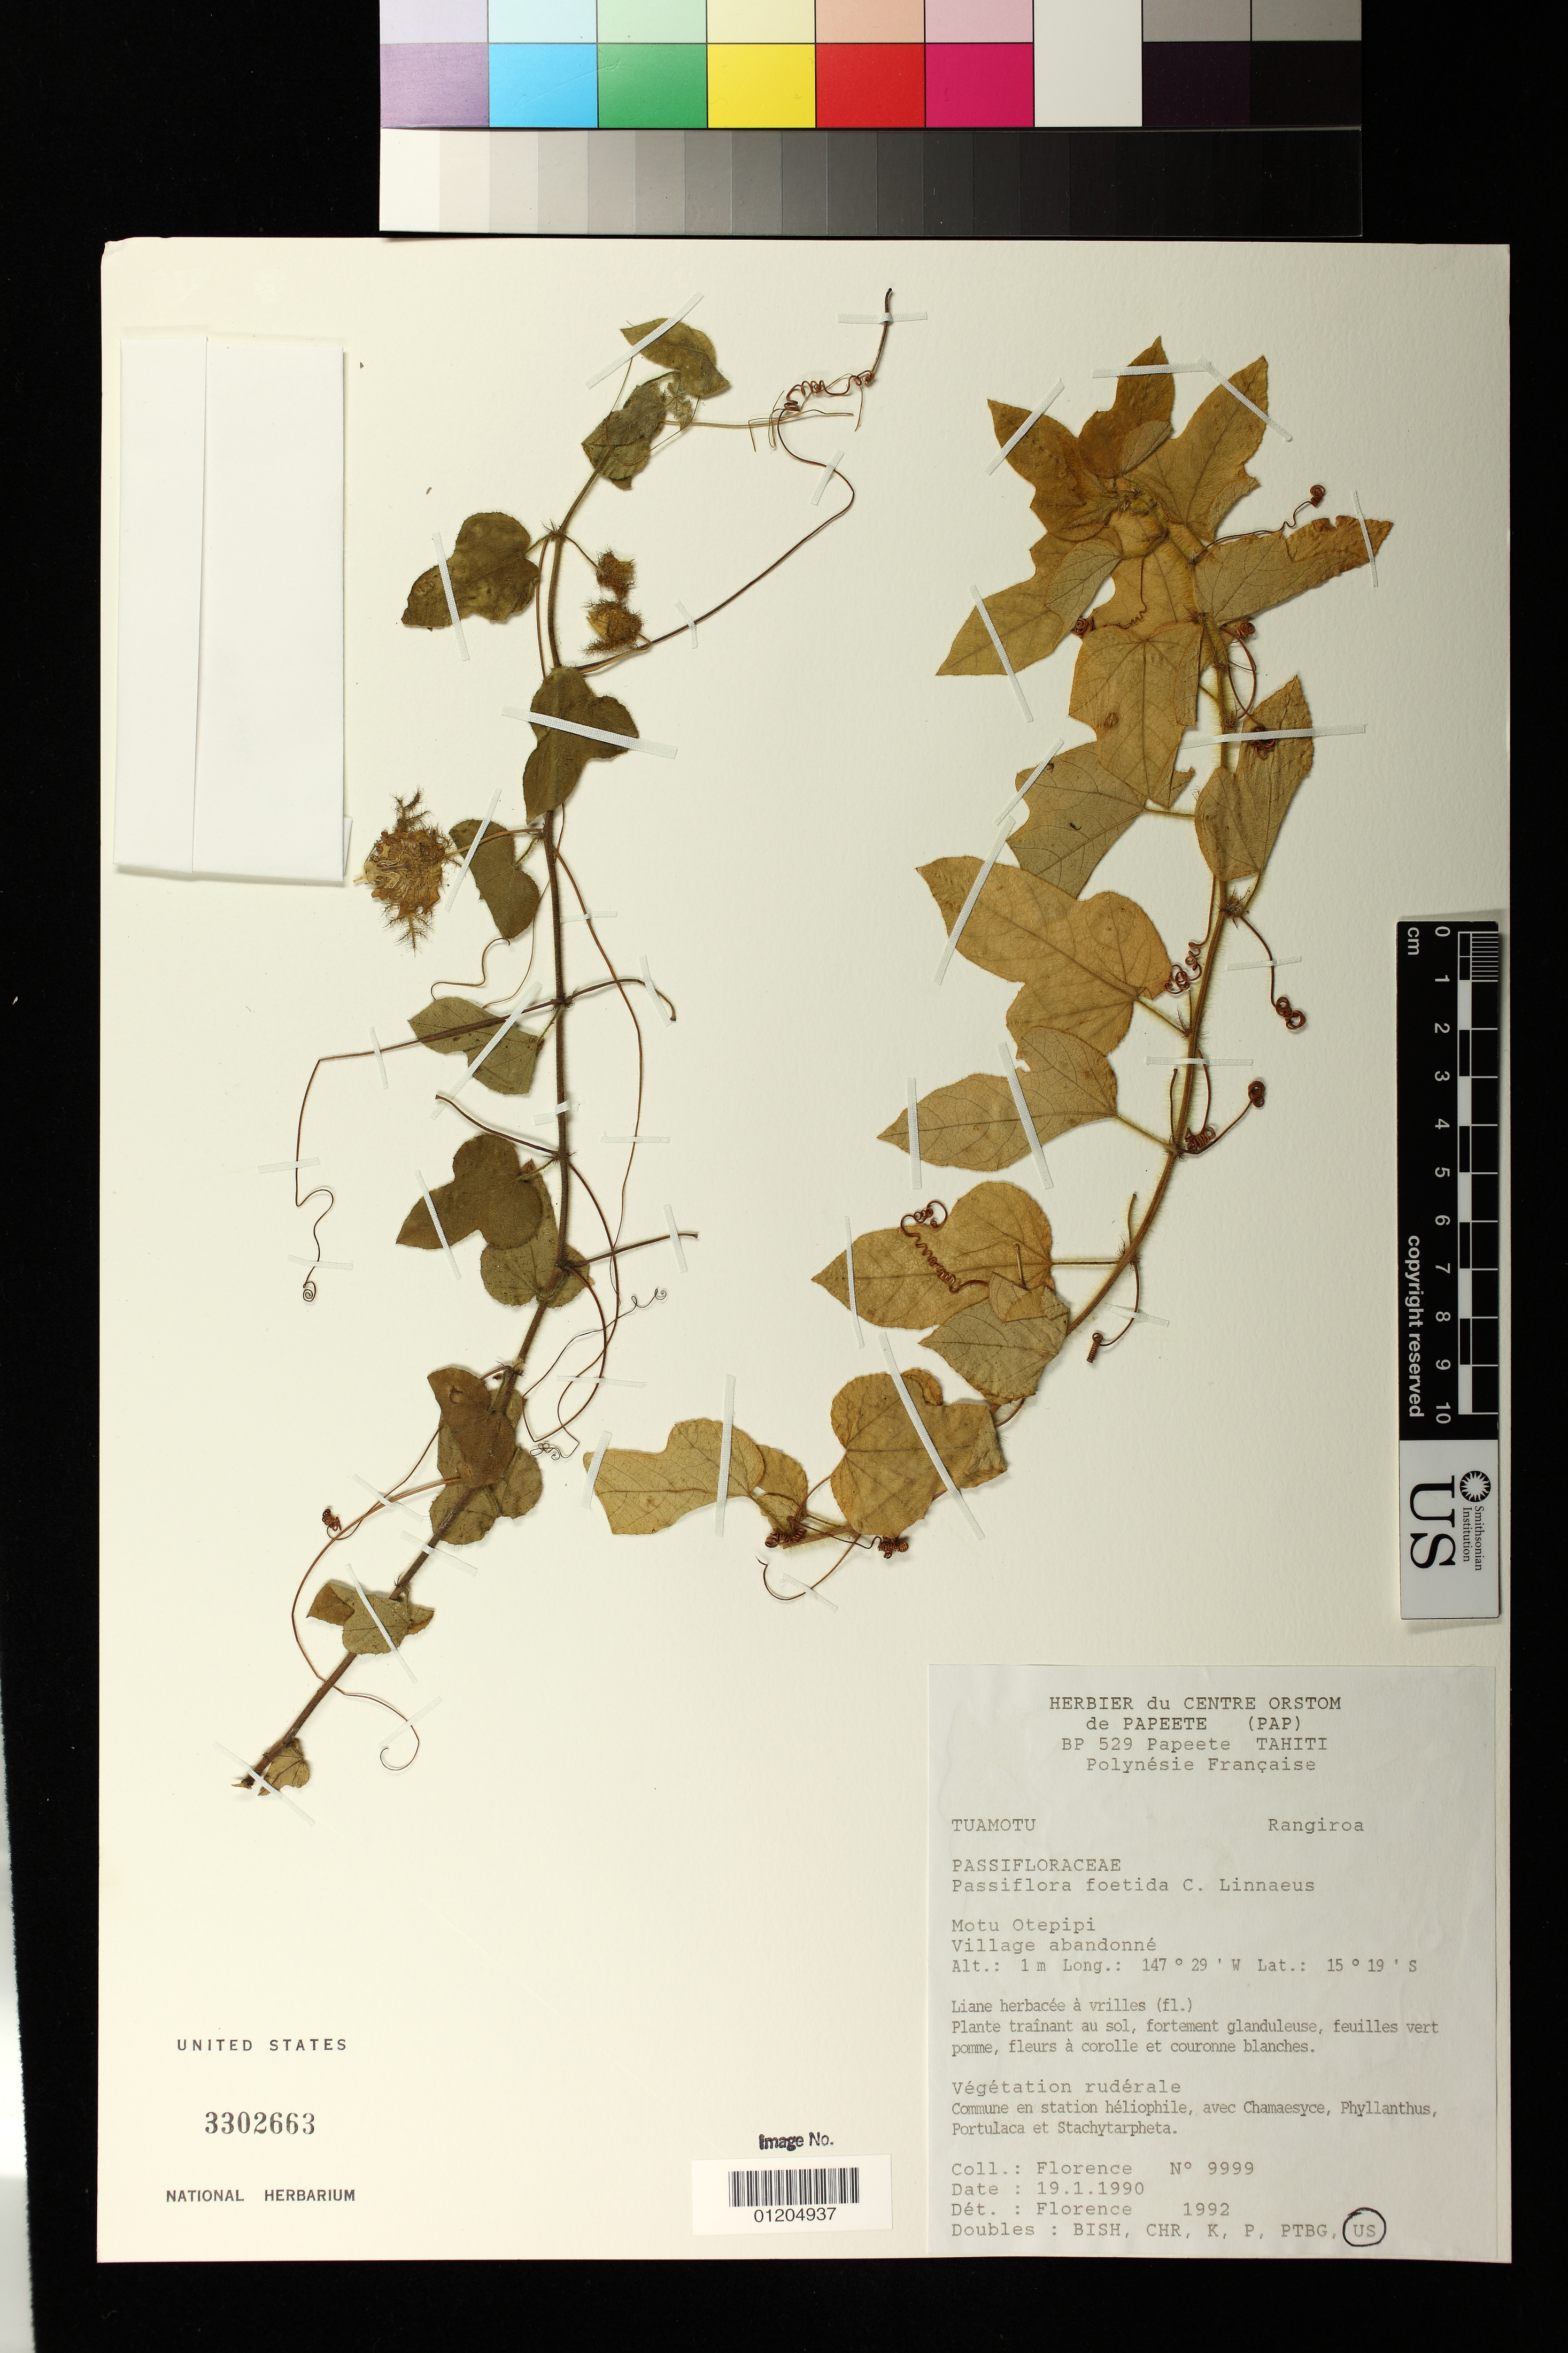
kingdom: Plantae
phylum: Tracheophyta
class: Magnoliopsida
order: Malpighiales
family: Passifloraceae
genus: Passiflora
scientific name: Passiflora foetida var. hispida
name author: (DC. ex Triana & Planch.) Killip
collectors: Florence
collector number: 9999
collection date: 1990-01-19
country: French Polynesia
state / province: Iles Tuamotu-Gambier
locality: Rangiroa. Motu Otepipi. Village abandonne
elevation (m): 1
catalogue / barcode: US 3302663